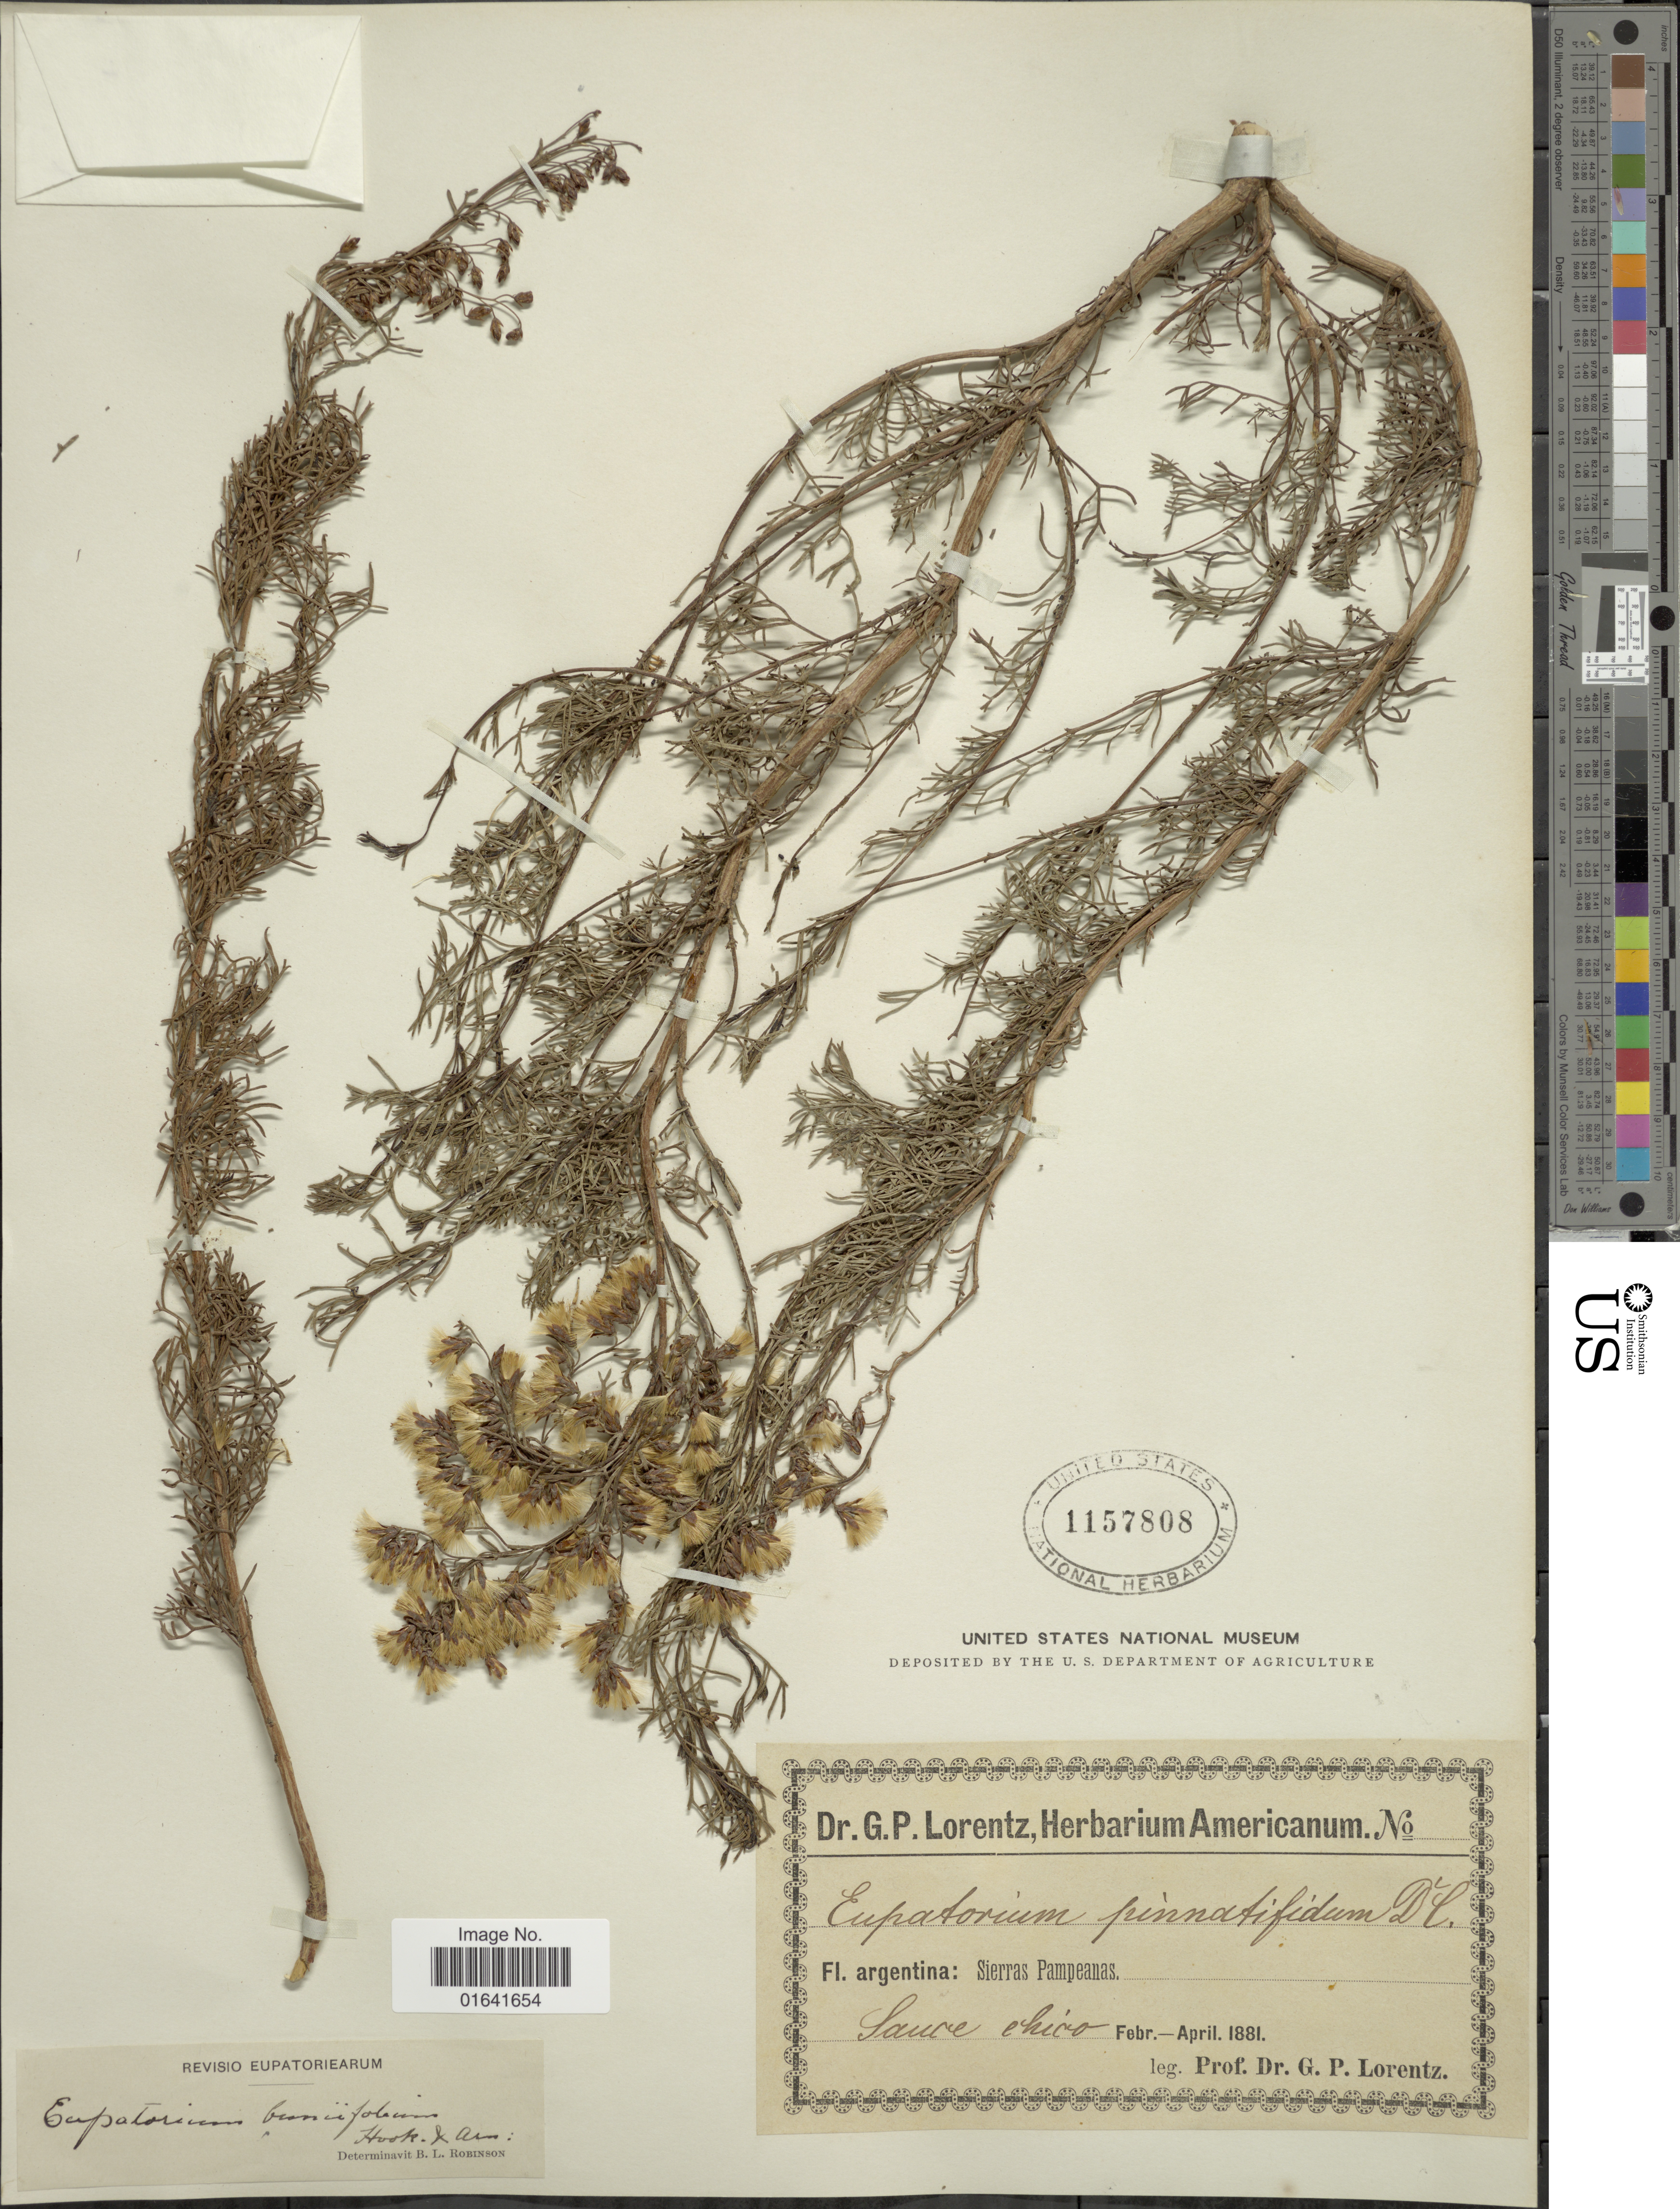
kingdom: Plantae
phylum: Tracheophyta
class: Magnoliopsida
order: Asterales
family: Asteraceae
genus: Acanthostyles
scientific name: Acanthostyles saucechicoensis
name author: (Hieron.) R.M. King & H. Rob.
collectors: P. G. Lorentz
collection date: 1881-02/1881-04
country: Argentina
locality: Sierras Pampeanas, Sauce Chico.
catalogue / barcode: US 1157808